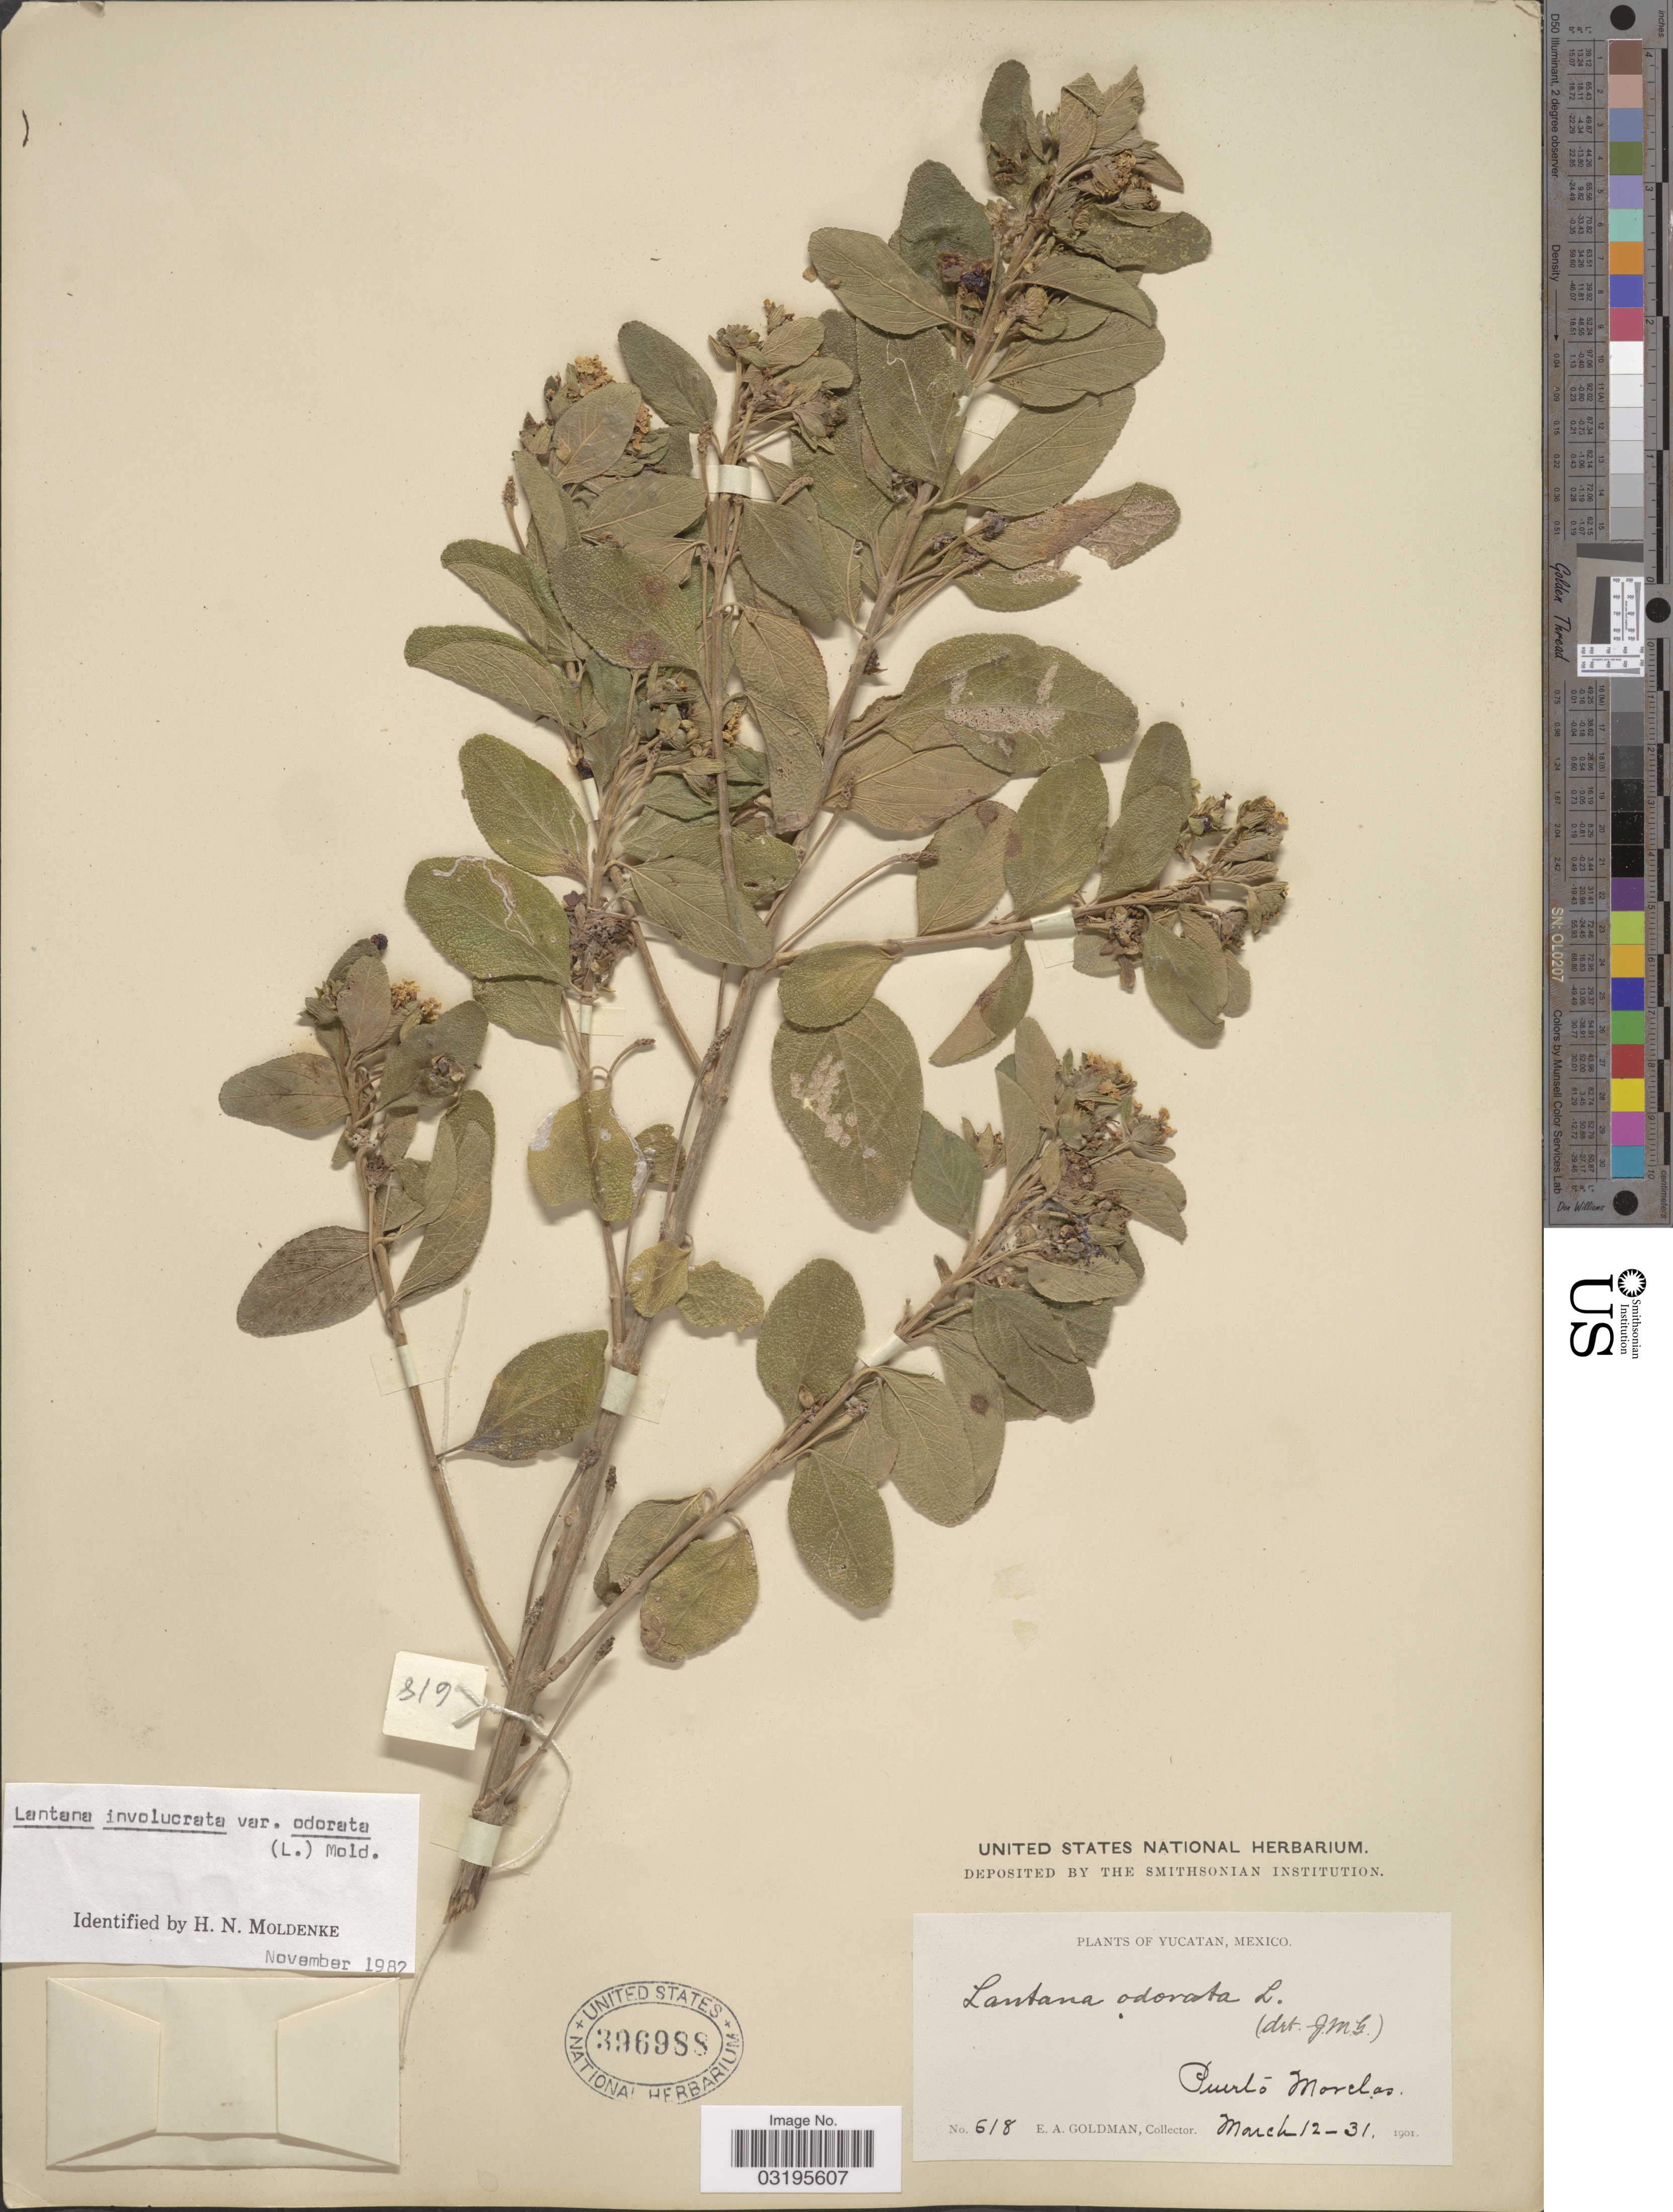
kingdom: Plantae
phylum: Tracheophyta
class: Magnoliopsida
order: Lamiales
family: Verbenaceae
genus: Lantana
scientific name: Lantana involucrata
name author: L.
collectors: E. A. Goldman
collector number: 618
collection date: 1901-03-12/1901-03-31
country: Mexico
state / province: Yucatán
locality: Puerto Morelos.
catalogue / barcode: US 396988